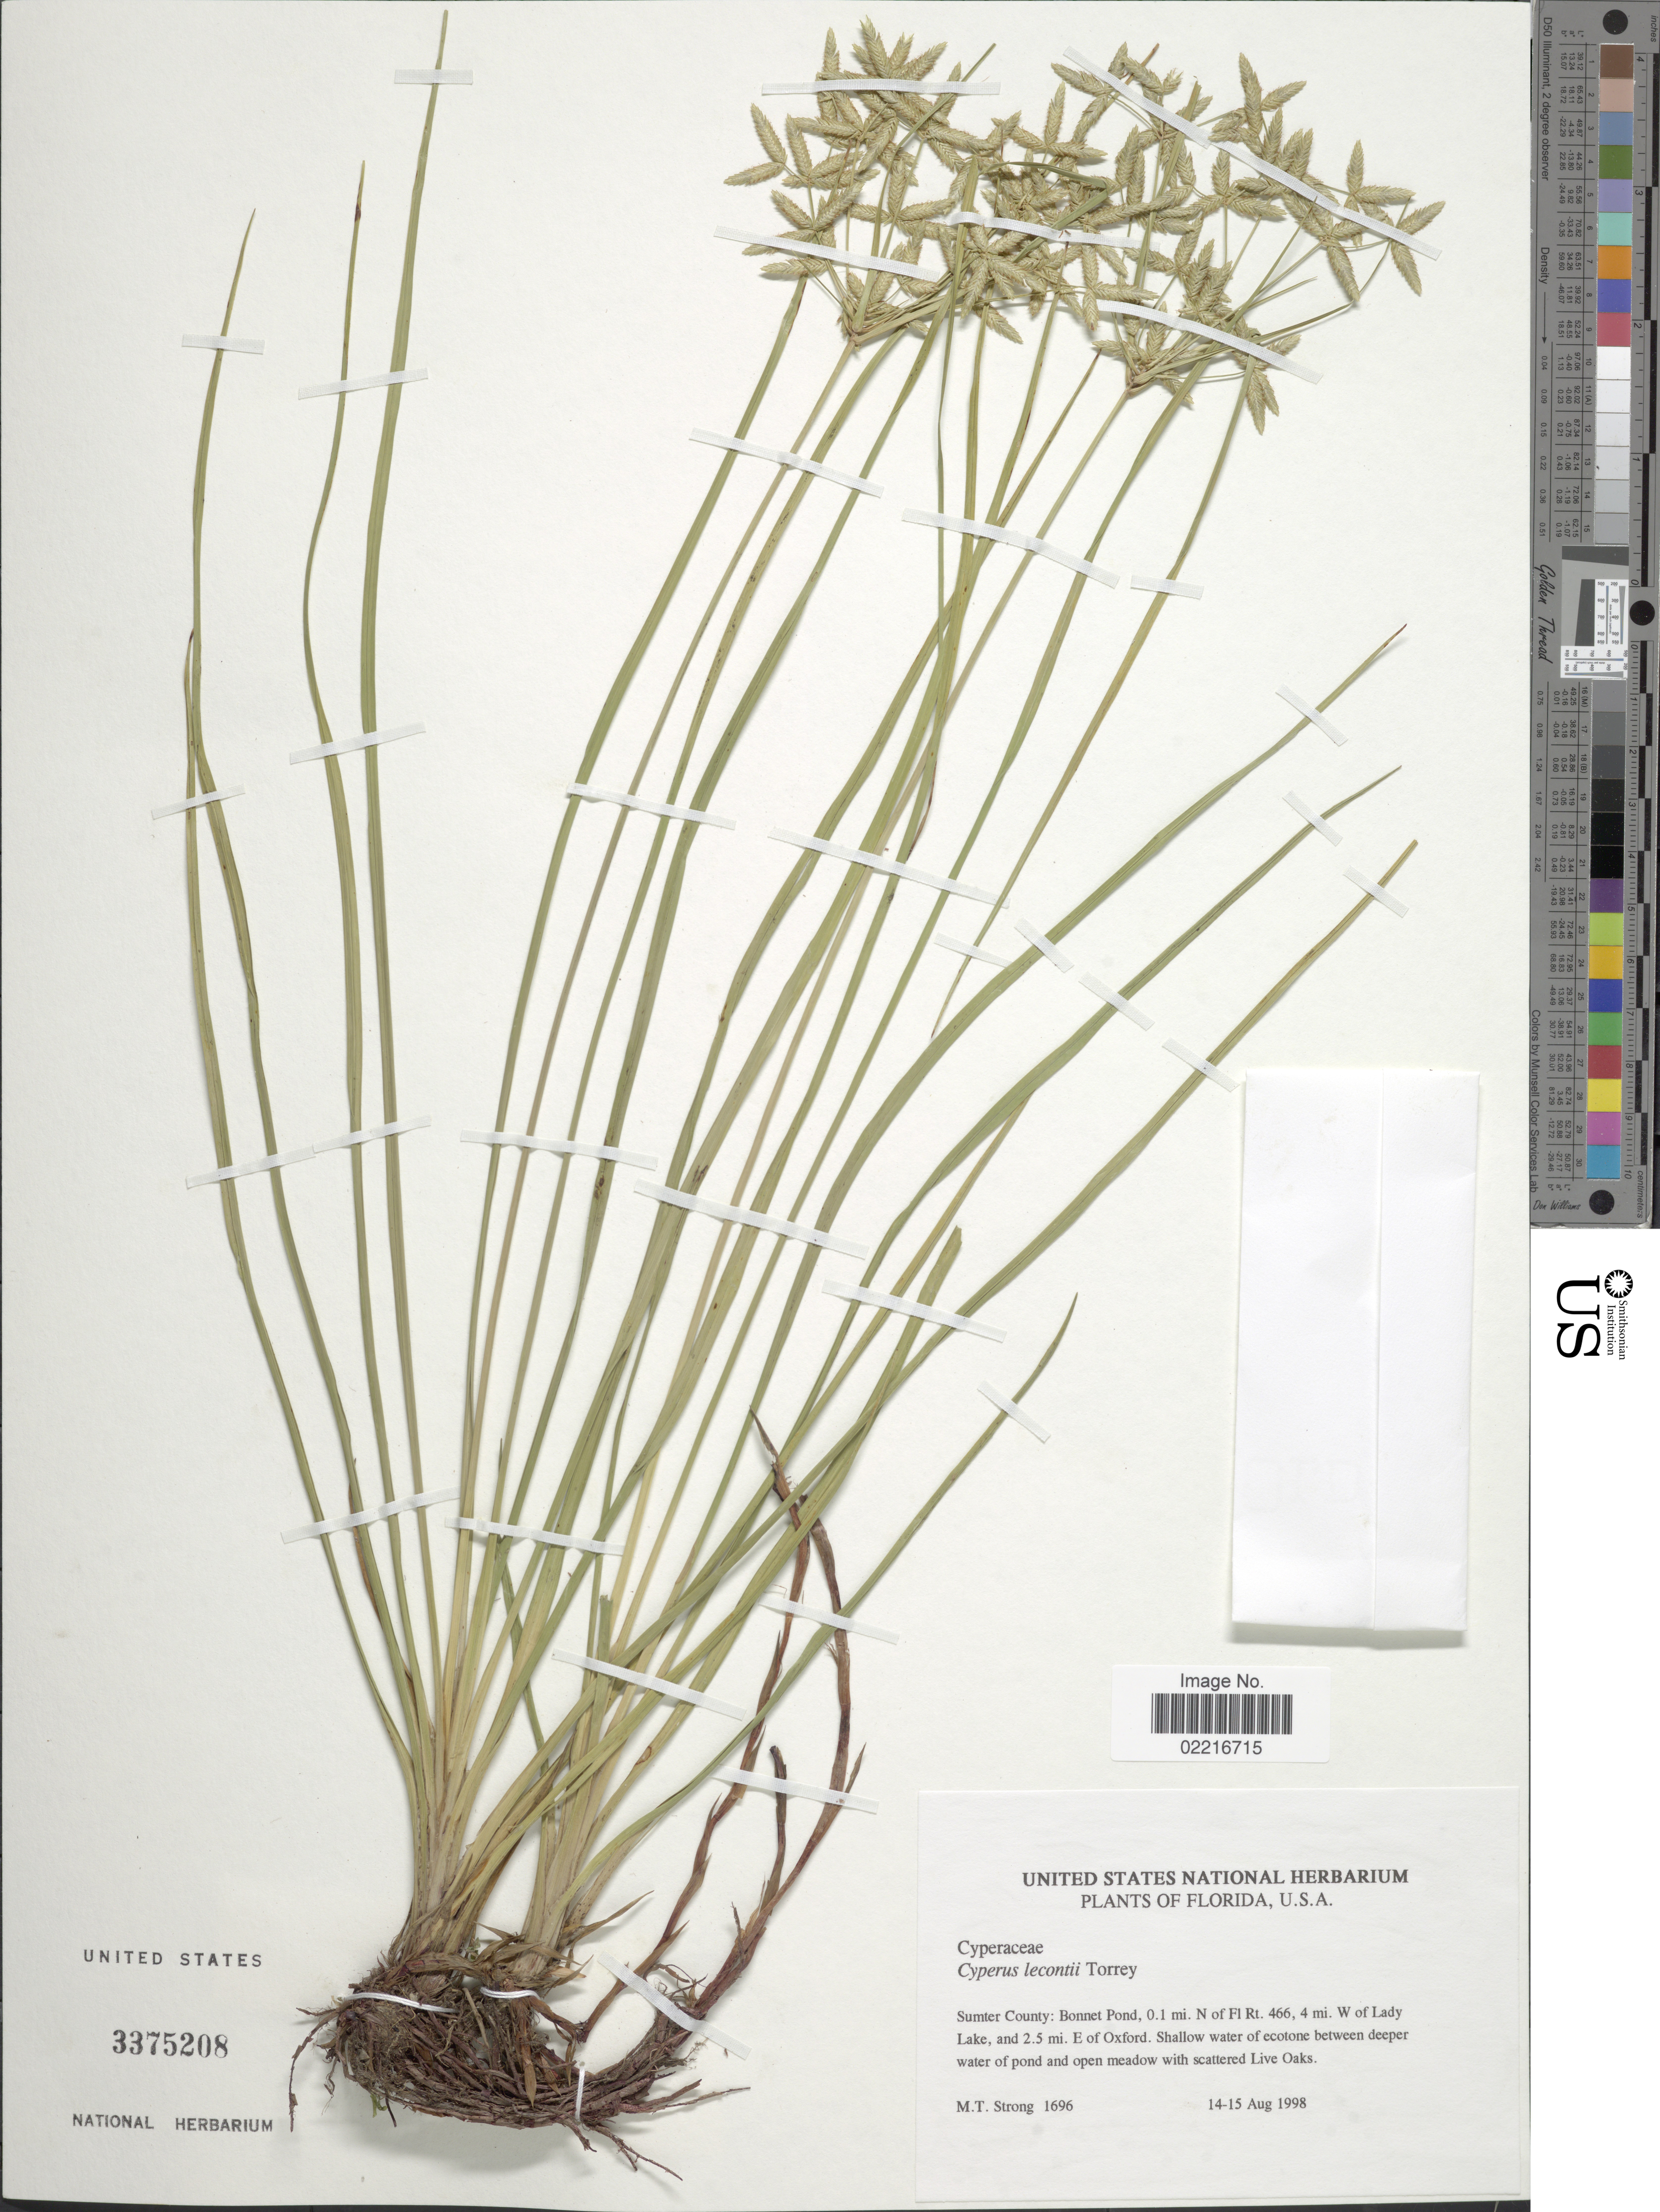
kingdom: Plantae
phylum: Tracheophyta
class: Liliopsida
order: Poales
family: Cyperaceae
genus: Cyperus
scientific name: Cyperus lecontei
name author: Torr. ex Steud.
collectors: M. T. Strong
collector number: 1696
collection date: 1998-08-14/1998-08-15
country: United States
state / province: Florida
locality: Sumter County: Bonnet Pond, 0.1 mi. N of FI Rt. 466, 4 mi. W of Lady Lake, and 2.5 mi. E of Oxford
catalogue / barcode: US 3375208